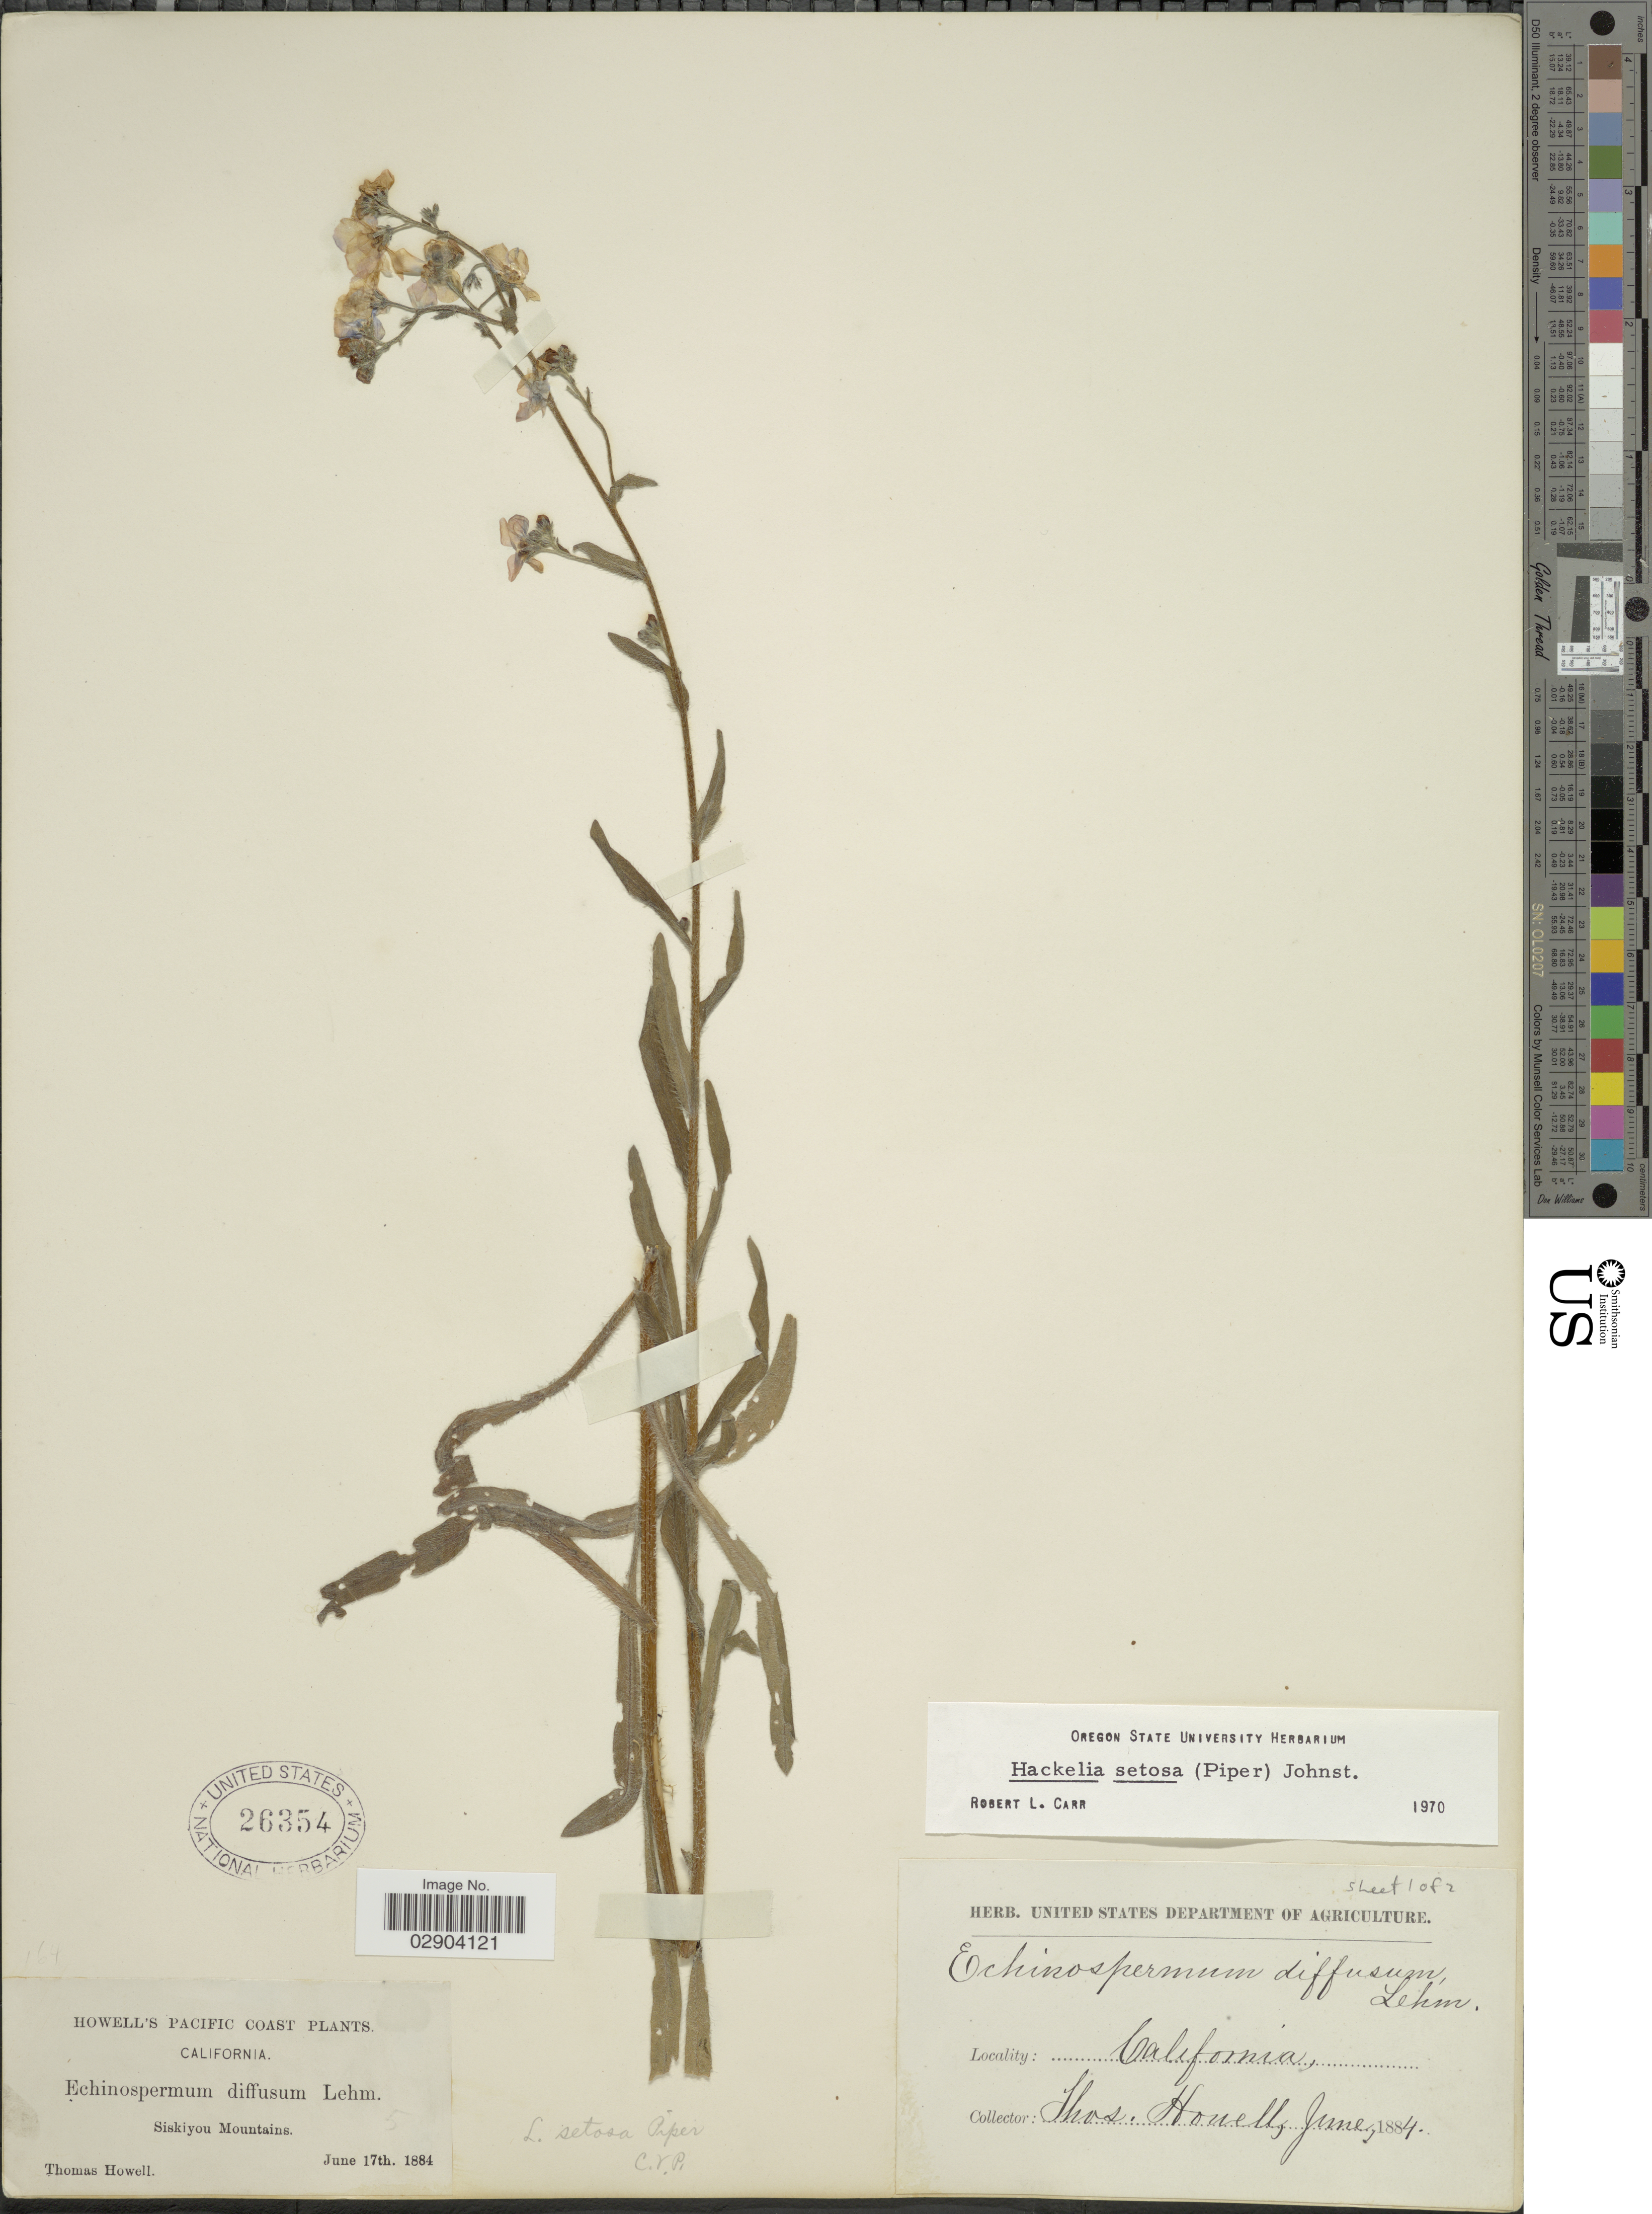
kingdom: Plantae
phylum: Tracheophyta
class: Magnoliopsida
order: Boraginales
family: Boraginaceae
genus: Hackelia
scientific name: Hackelia setosa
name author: I.M. Johnst.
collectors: T. Howell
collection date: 1884-06-17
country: United States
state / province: California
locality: Pacific Coast. Siskiyou Mountains.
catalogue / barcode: US 26354